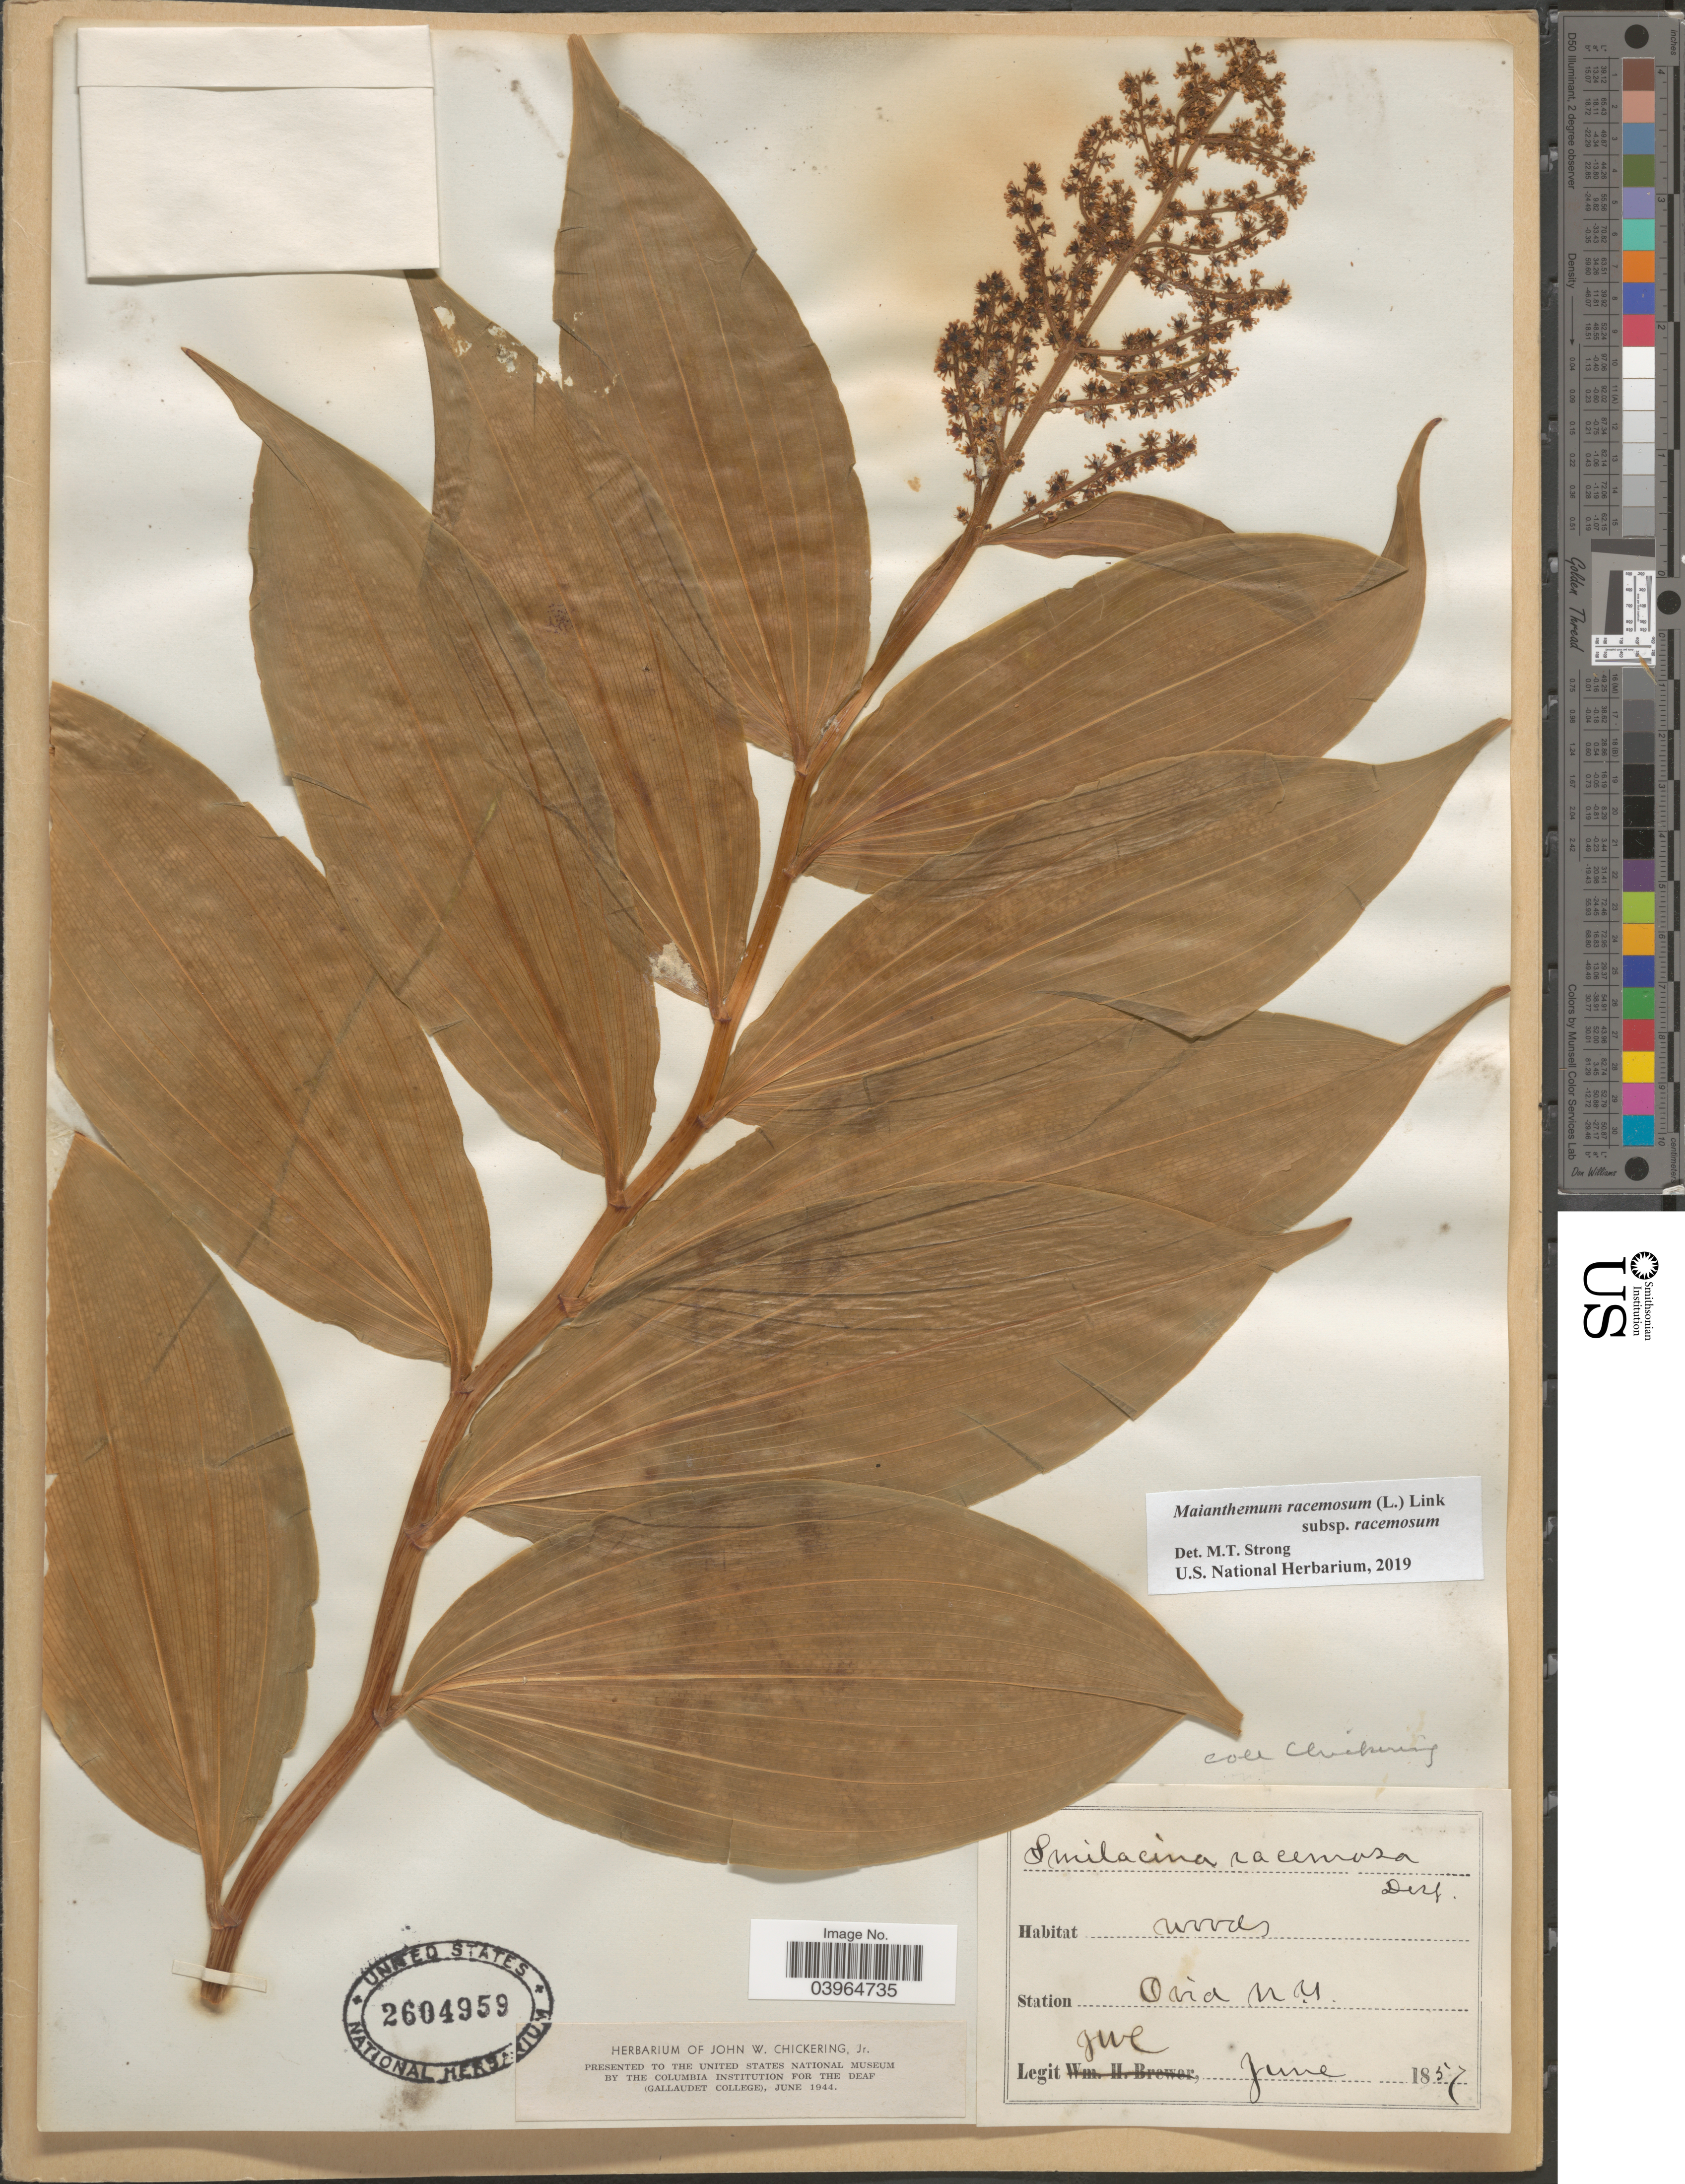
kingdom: Plantae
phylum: Tracheophyta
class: Liliopsida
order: Asparagales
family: Asparagaceae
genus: Maianthemum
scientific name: Maianthemum racemosum subsp. racemosum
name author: (L.) Link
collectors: J. Chickering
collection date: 1857-06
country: United States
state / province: New York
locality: Station Ovid.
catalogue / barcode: US 2604959